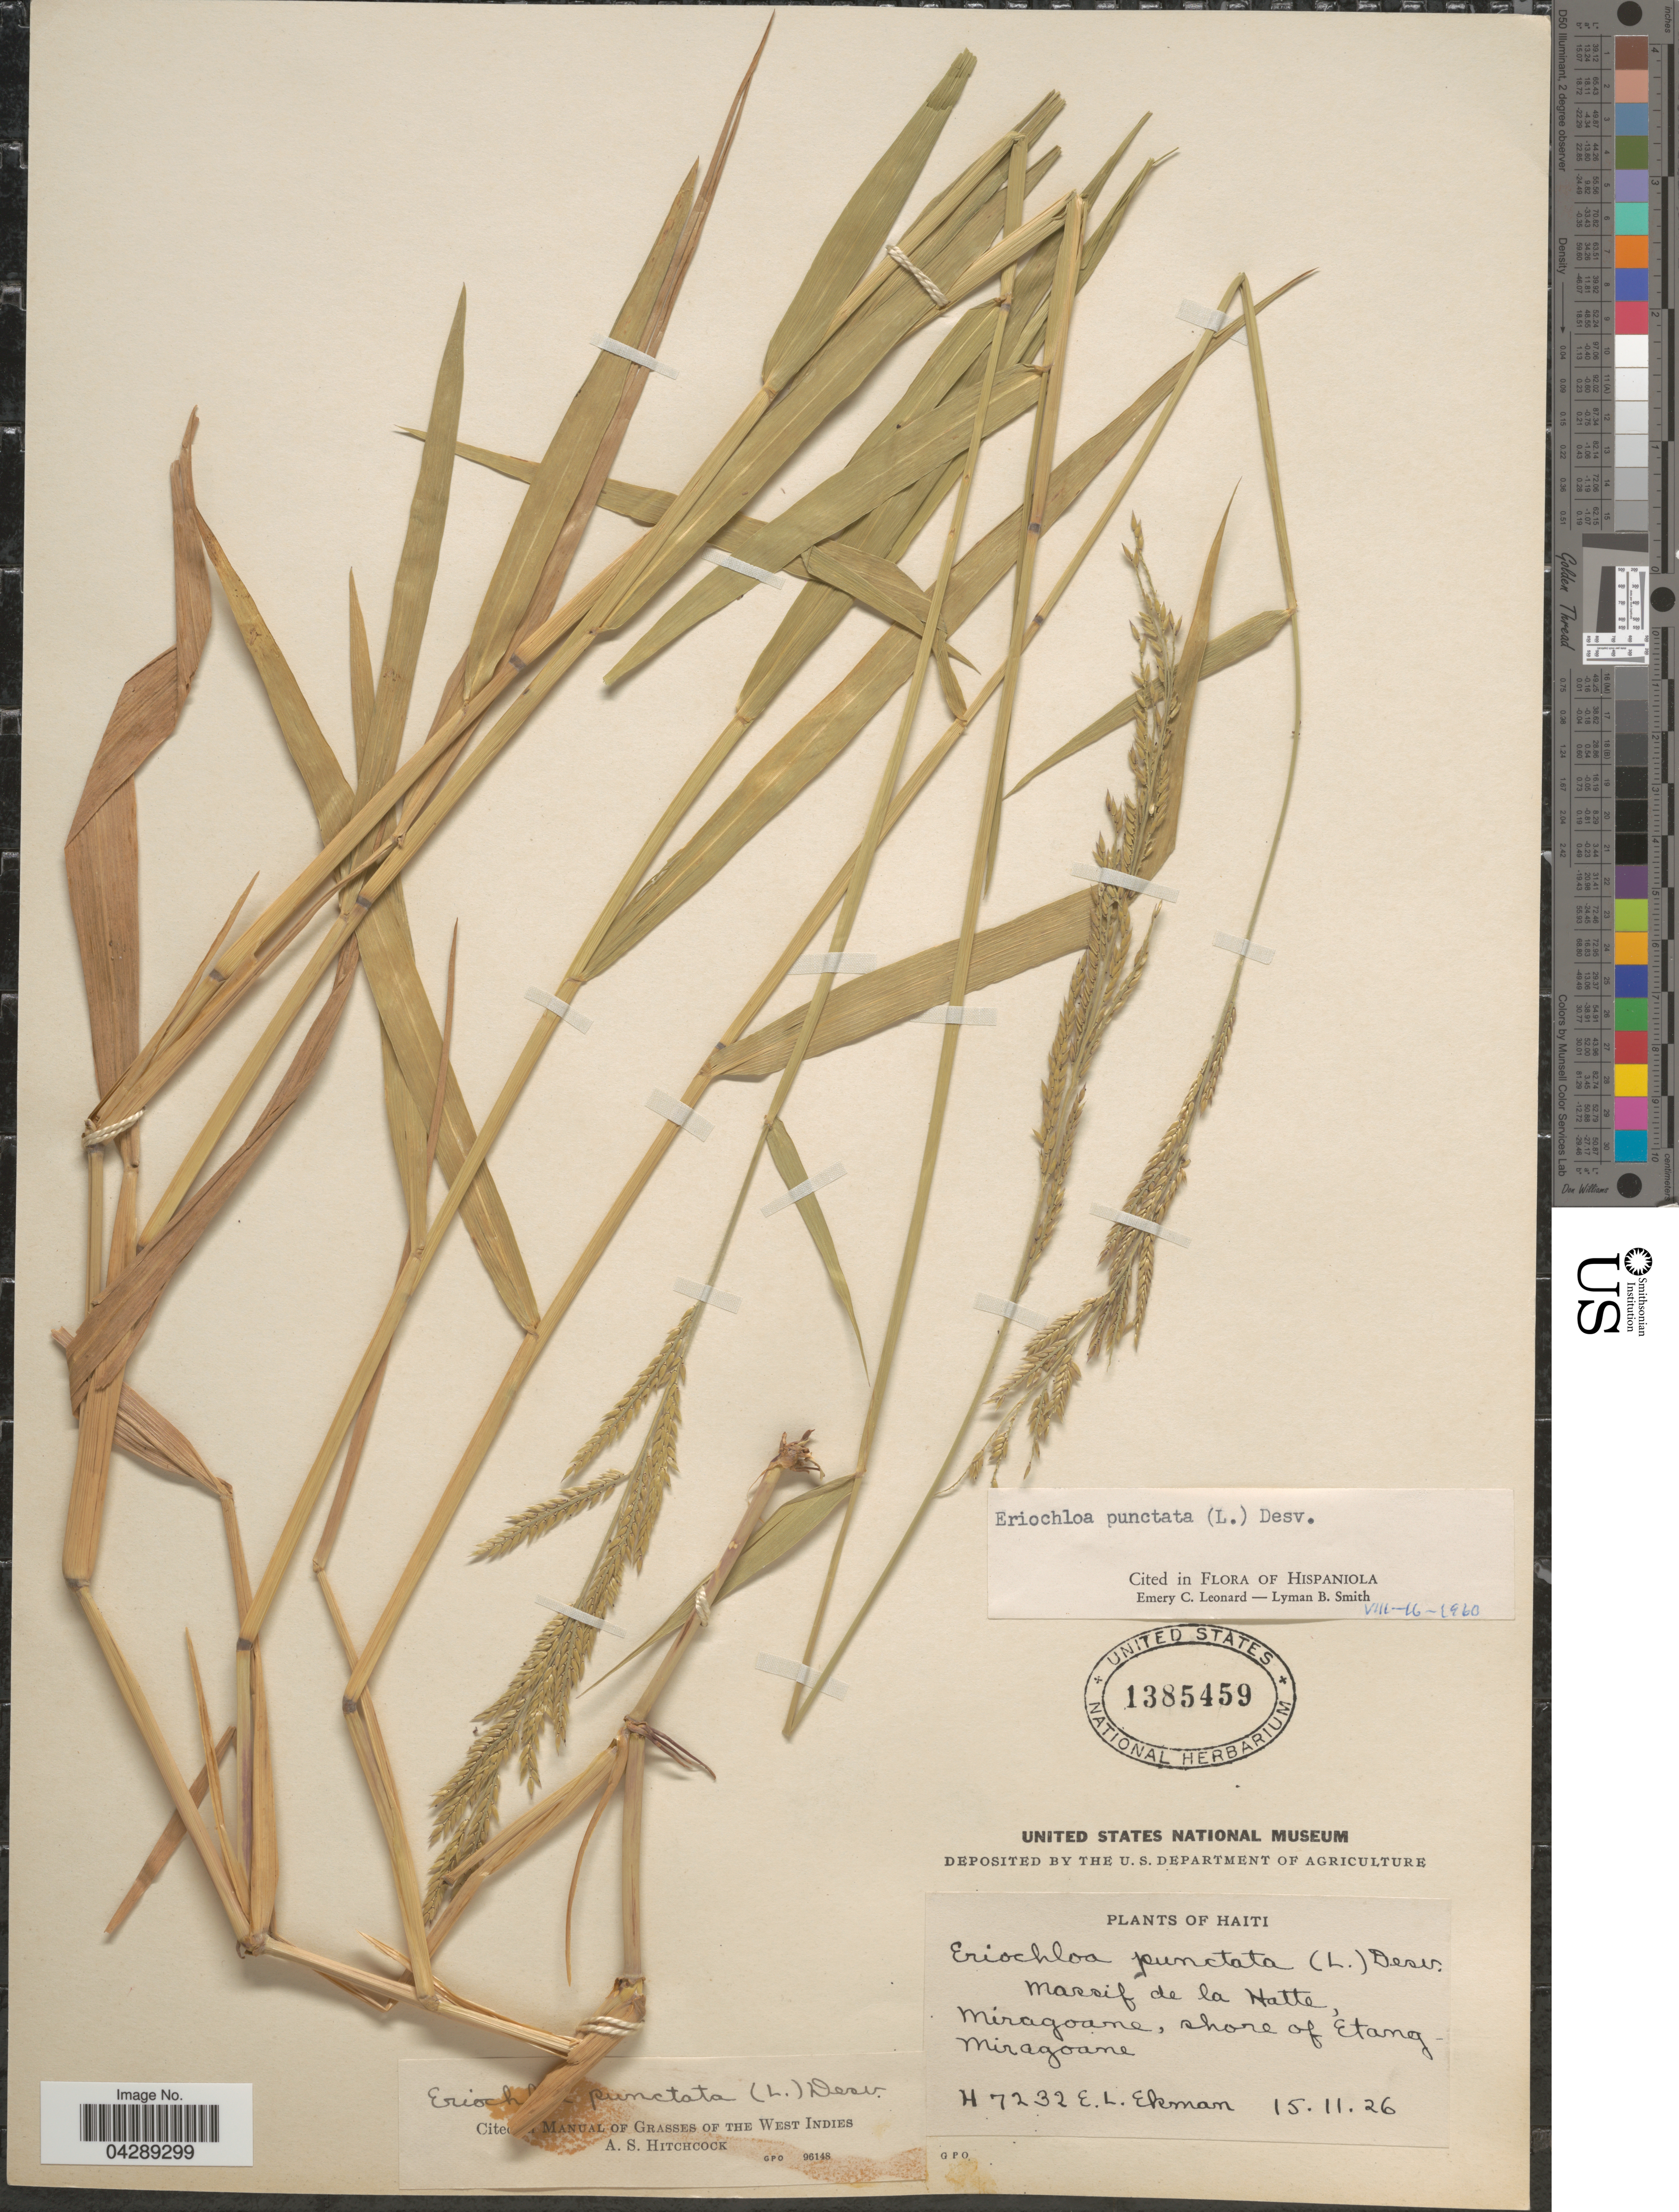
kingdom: Plantae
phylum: Tracheophyta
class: Liliopsida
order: Poales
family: Poaceae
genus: Eriochloa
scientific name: Eriochloa punctata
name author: (L.) Desv. ex Ham.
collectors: E. L. Ekman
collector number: H7232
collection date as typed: Transcribed d/m/y: 15/11/26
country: Haiti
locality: Massif de la Hatte, Miragoane, shore of Etang-Miragoane.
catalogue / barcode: US 1385459